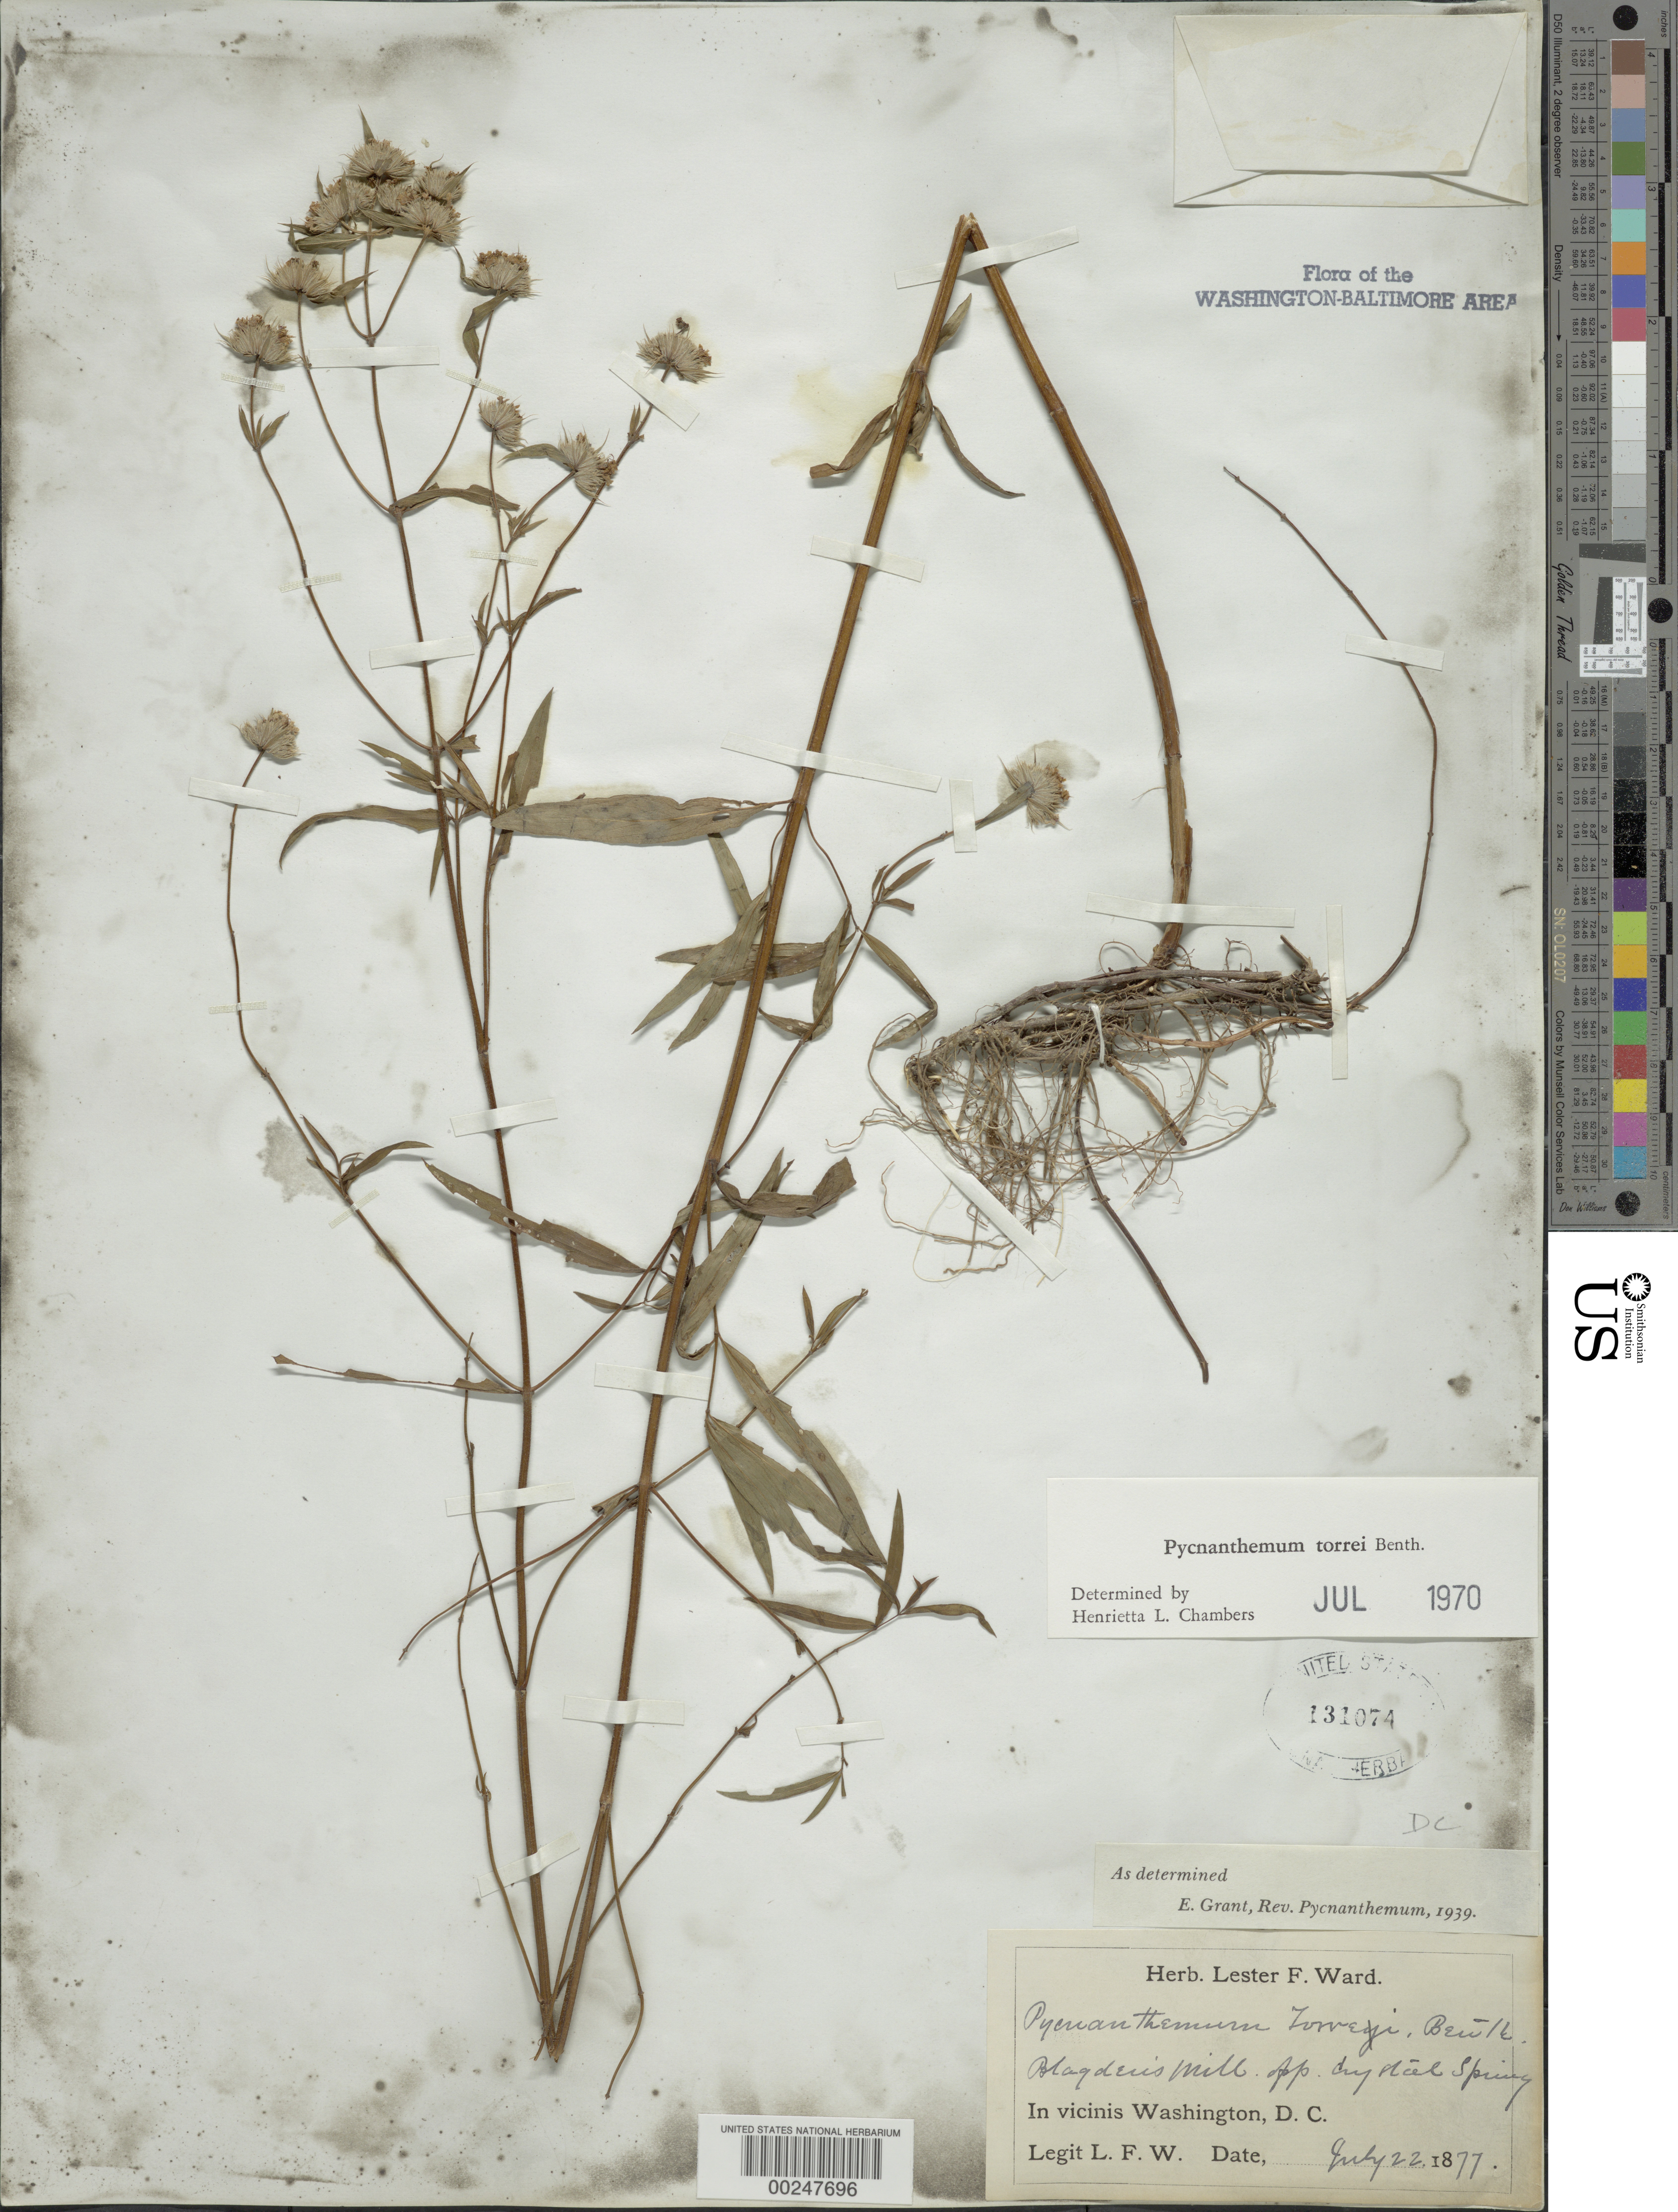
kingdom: Plantae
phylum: Tracheophyta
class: Magnoliopsida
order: Lamiales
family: Lamiaceae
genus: Pycnanthemum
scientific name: Pycnanthemum torreyi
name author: Benth.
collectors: L. F. Ward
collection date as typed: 22 Jul 1877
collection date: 1877-07-22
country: United States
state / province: District of Columbia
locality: Blagden's Mill opposite Crystal Spring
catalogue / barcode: US 131074